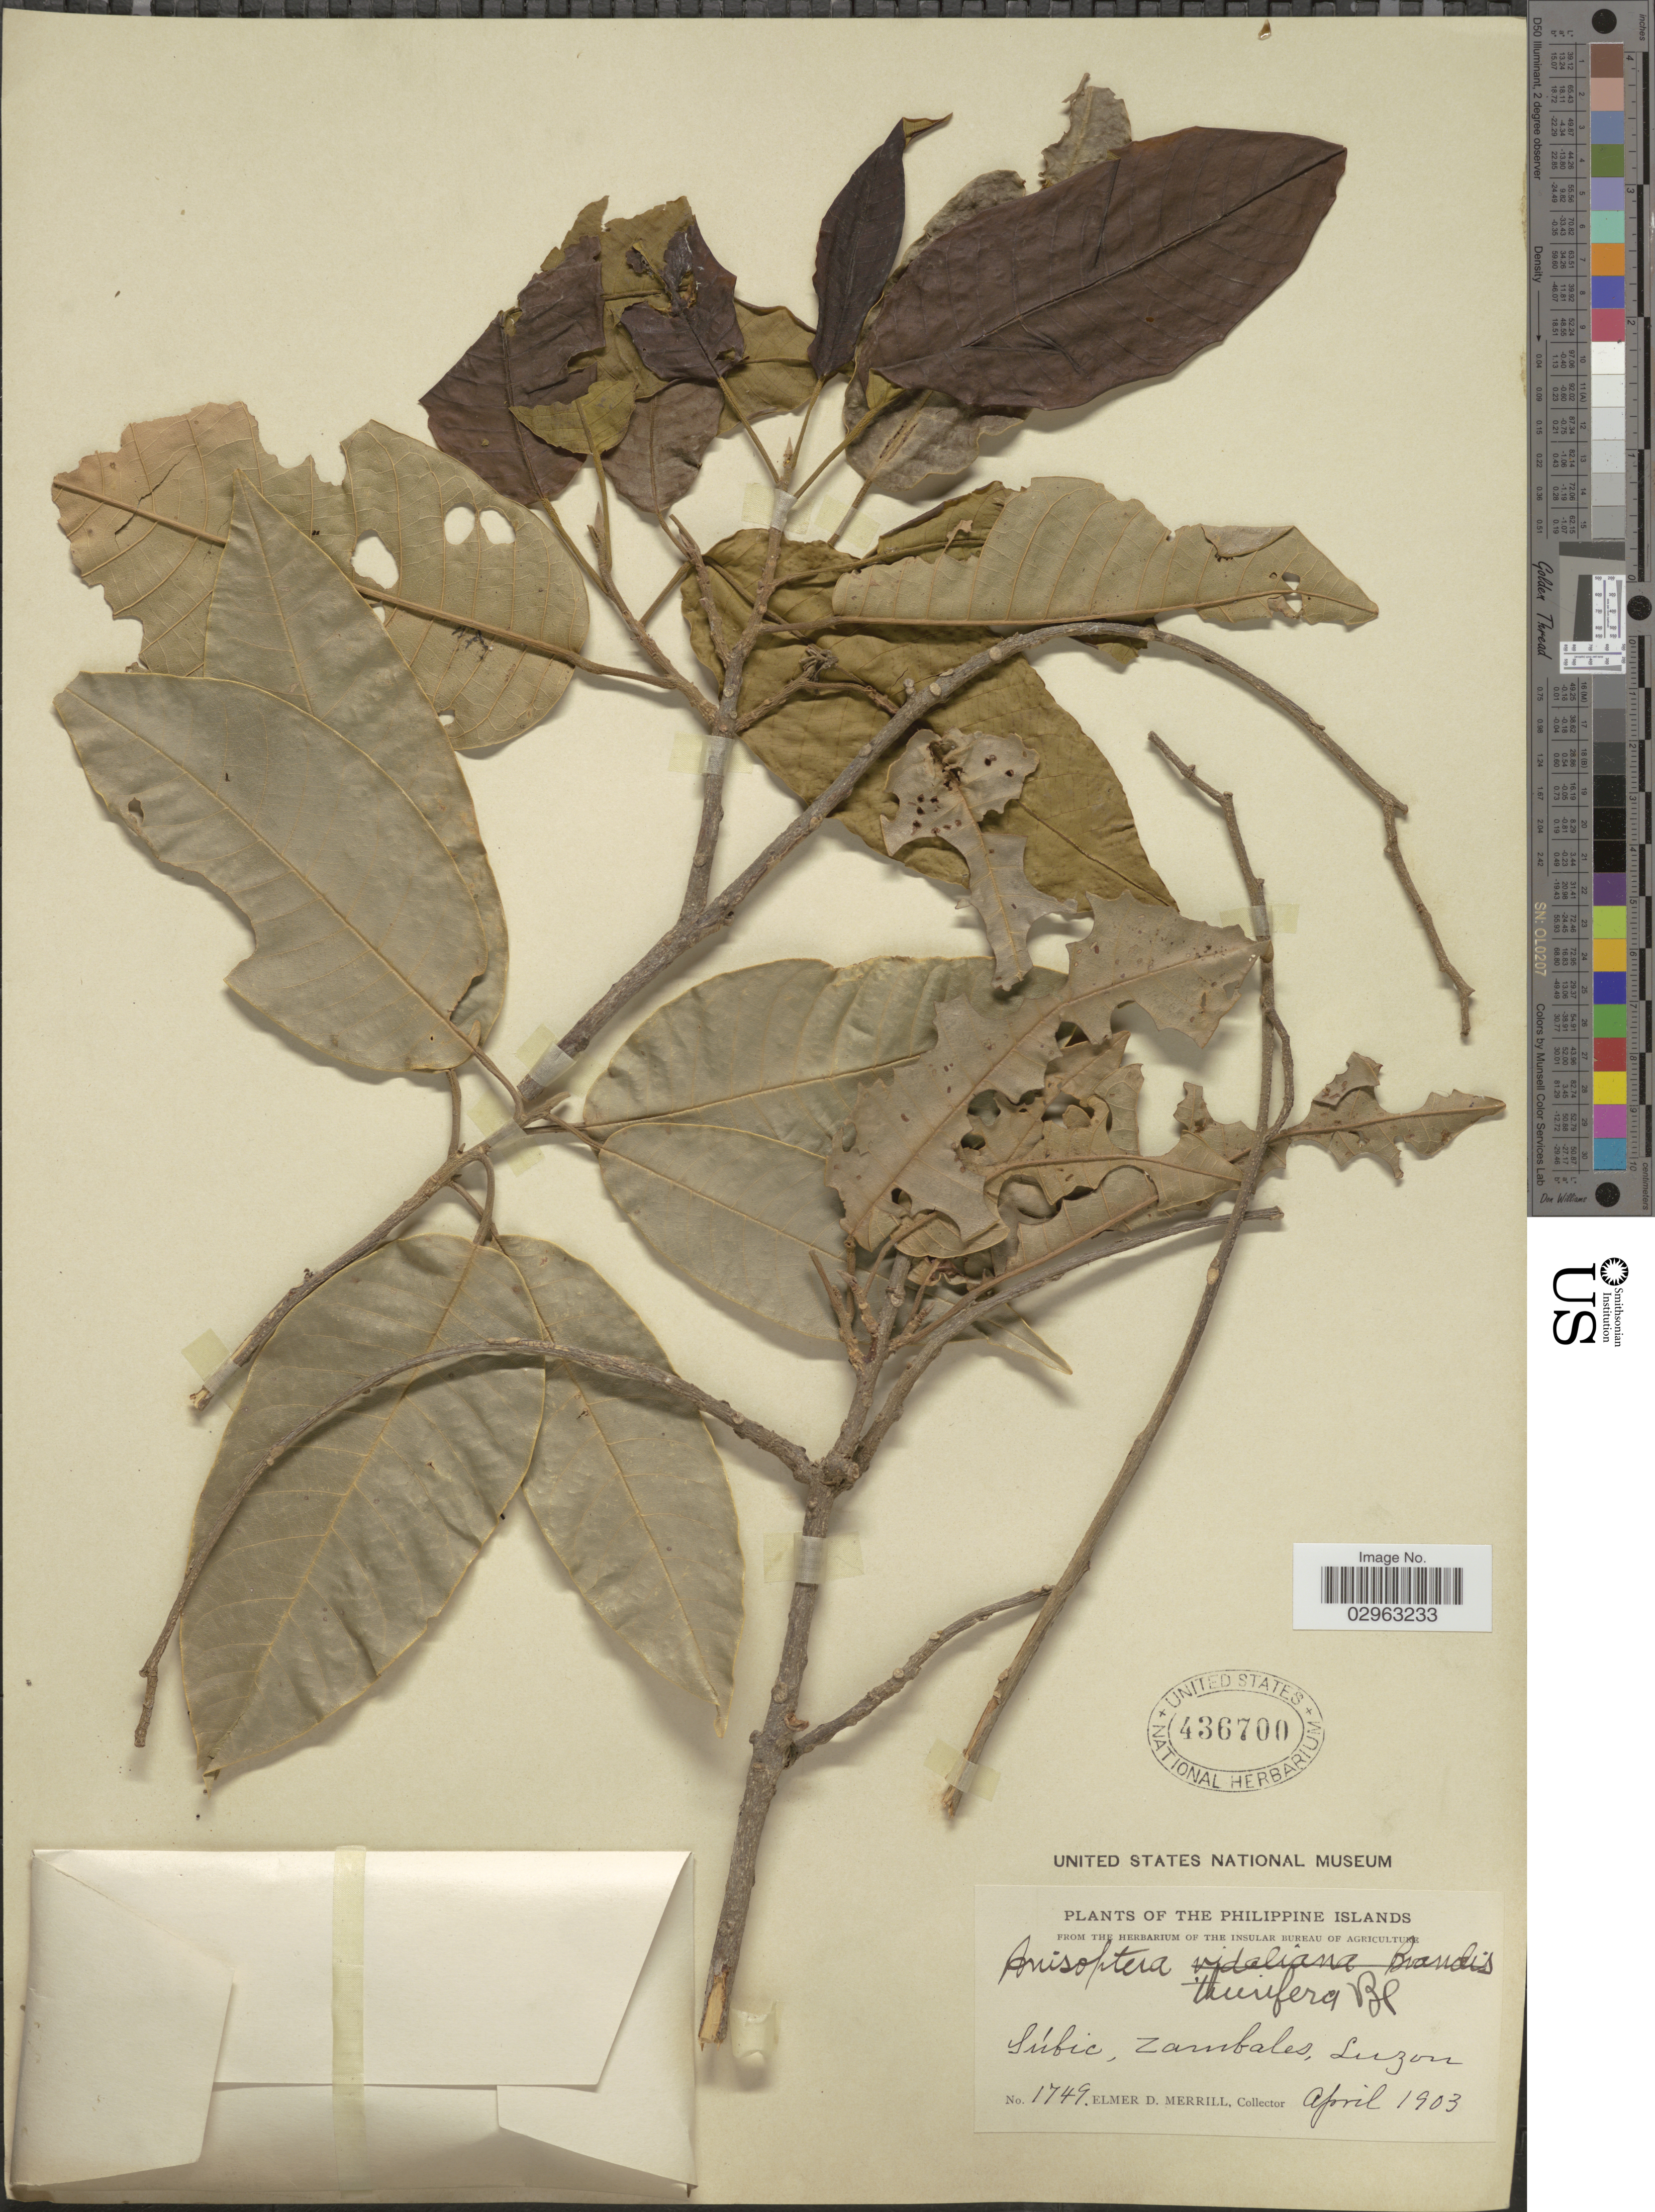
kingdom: Plantae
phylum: Tracheophyta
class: Magnoliopsida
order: Malvales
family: Dipterocarpaceae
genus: Anisoptera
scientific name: Anisoptera thurifera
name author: (Blanco) Blume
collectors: E. D. Merrill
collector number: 1749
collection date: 1903-04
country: Philippines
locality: Súbic, Zambales, Luzon.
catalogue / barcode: US 436700